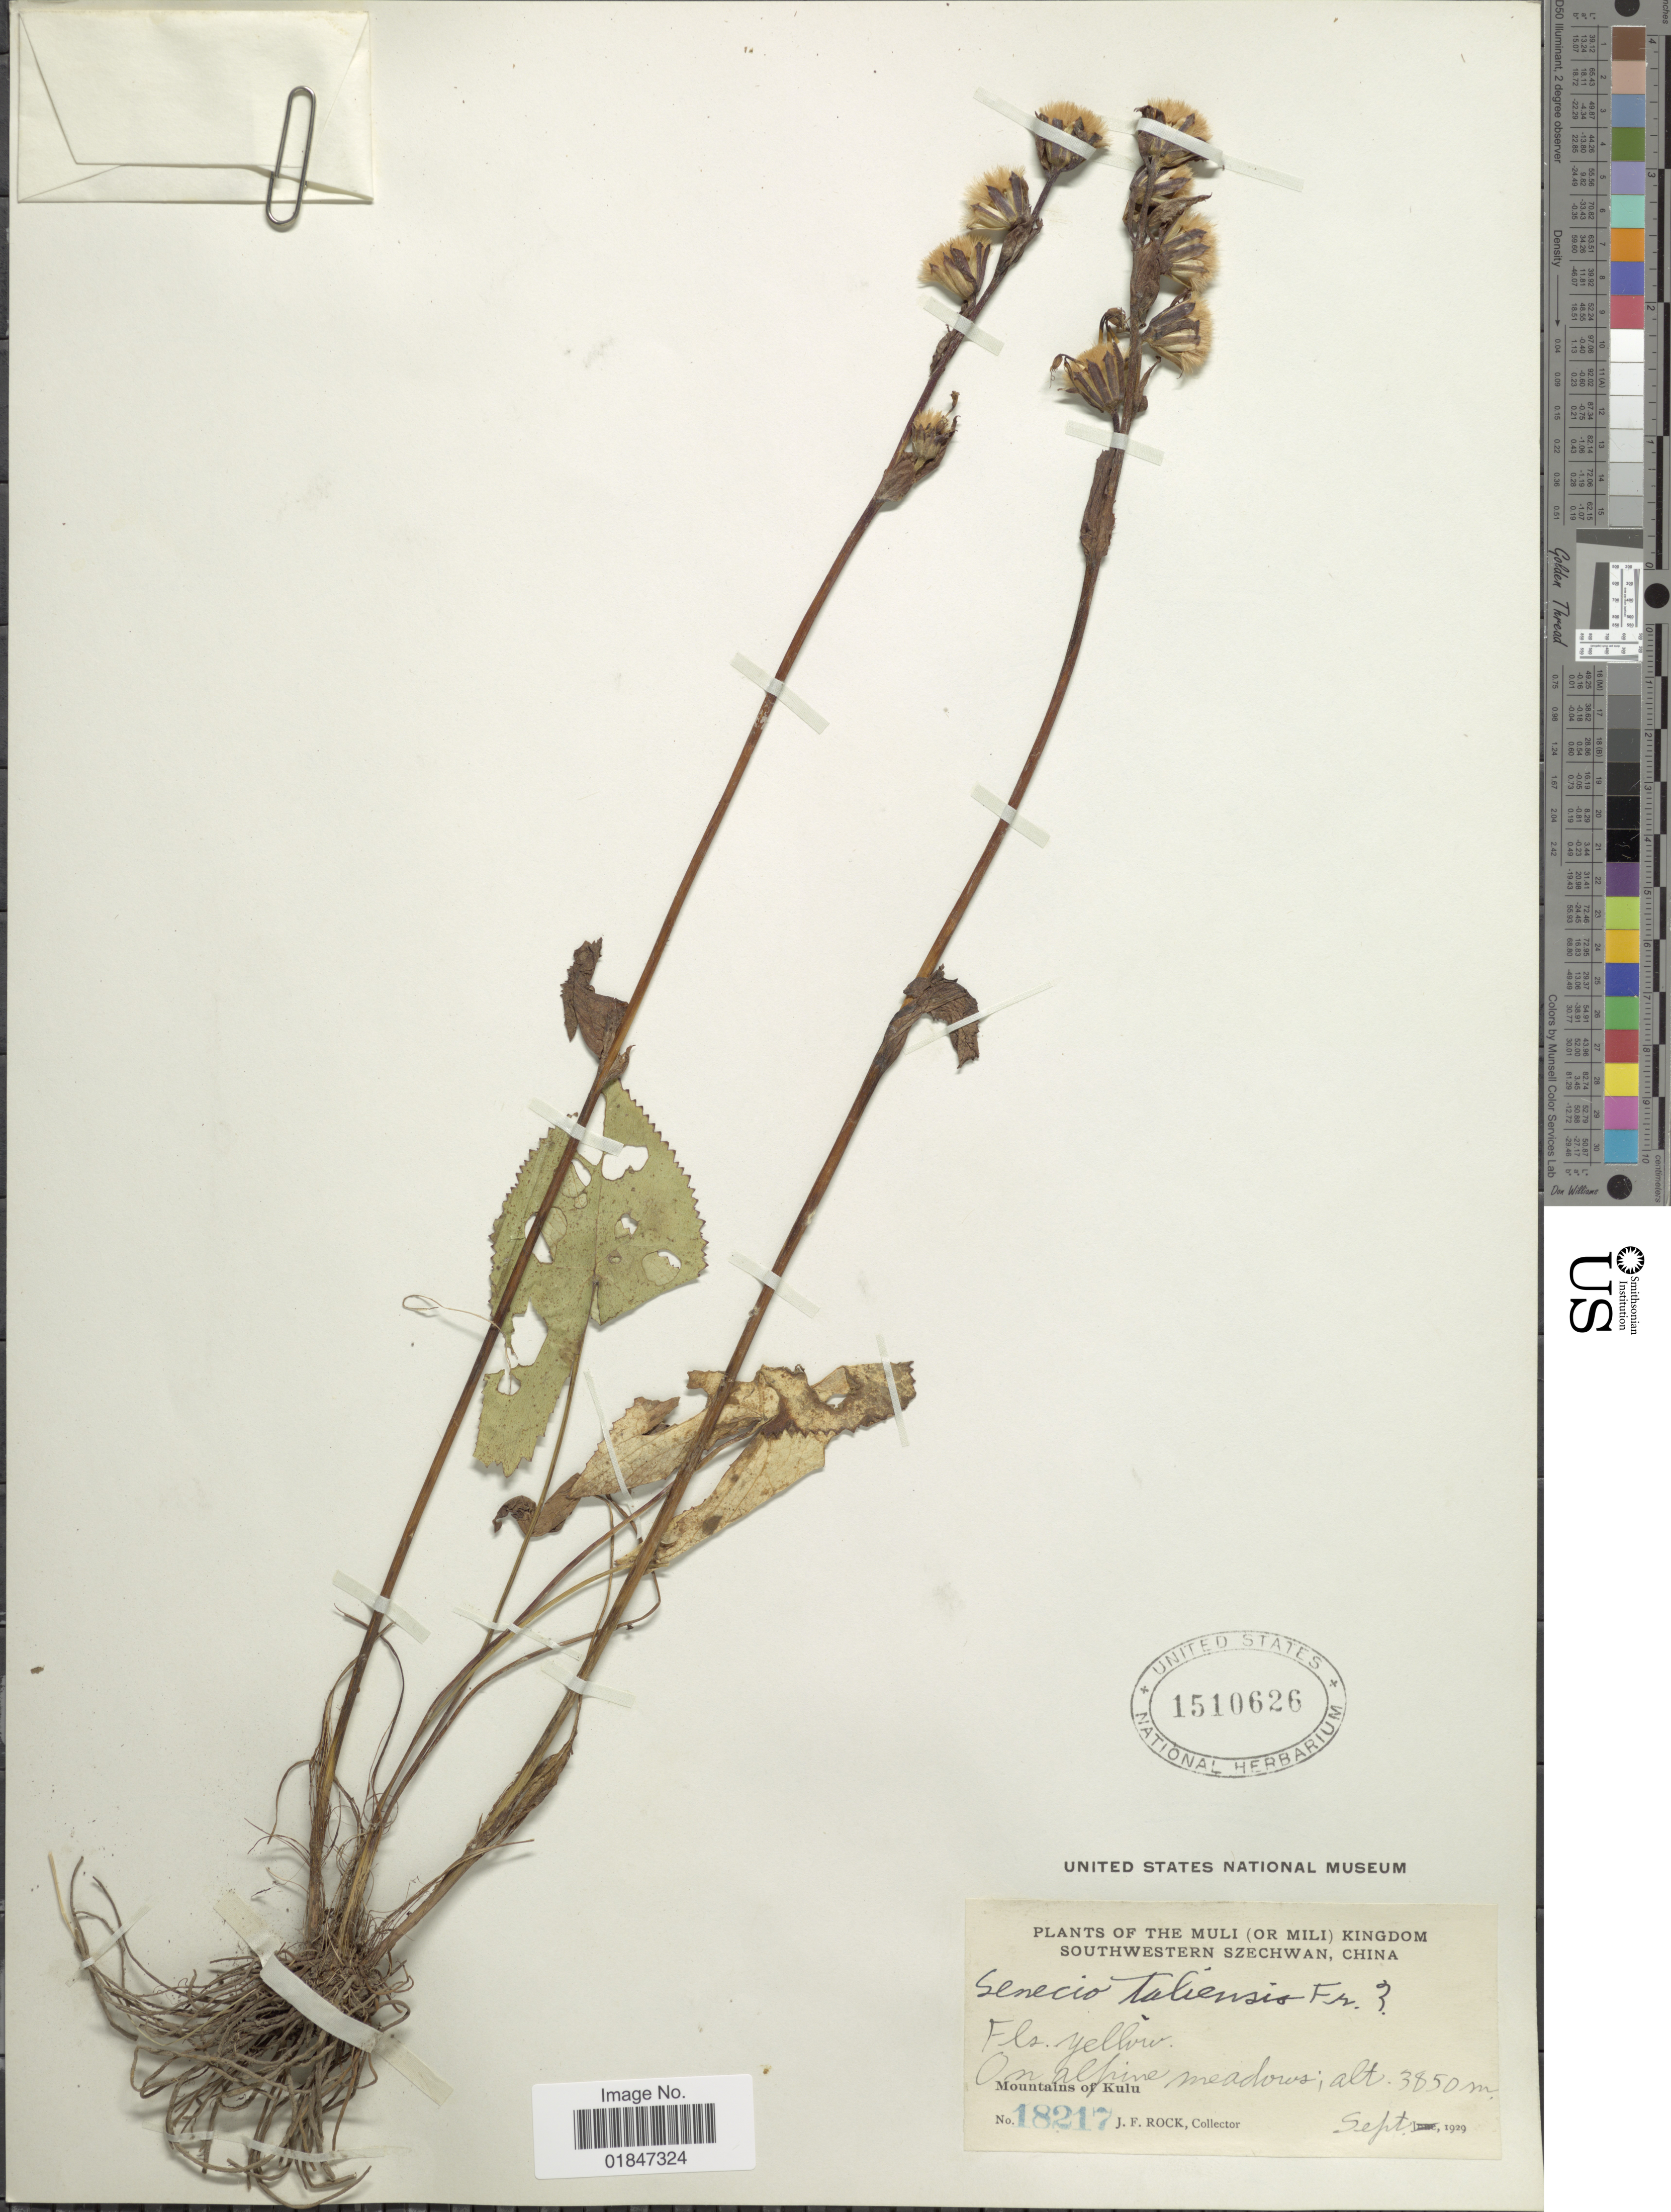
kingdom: Plantae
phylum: Tracheophyta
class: Magnoliopsida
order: Asterales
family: Asteraceae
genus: Parasenecio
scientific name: Parasenecio taliensis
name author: (Franch.) Y.L. Chen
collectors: J. Rock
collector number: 18217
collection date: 1929-09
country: China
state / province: Sichuan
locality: The Muli (or Mili) Kingdom Southwestern Szechwan, Mountains of Kulu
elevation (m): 3850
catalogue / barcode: US 1510626